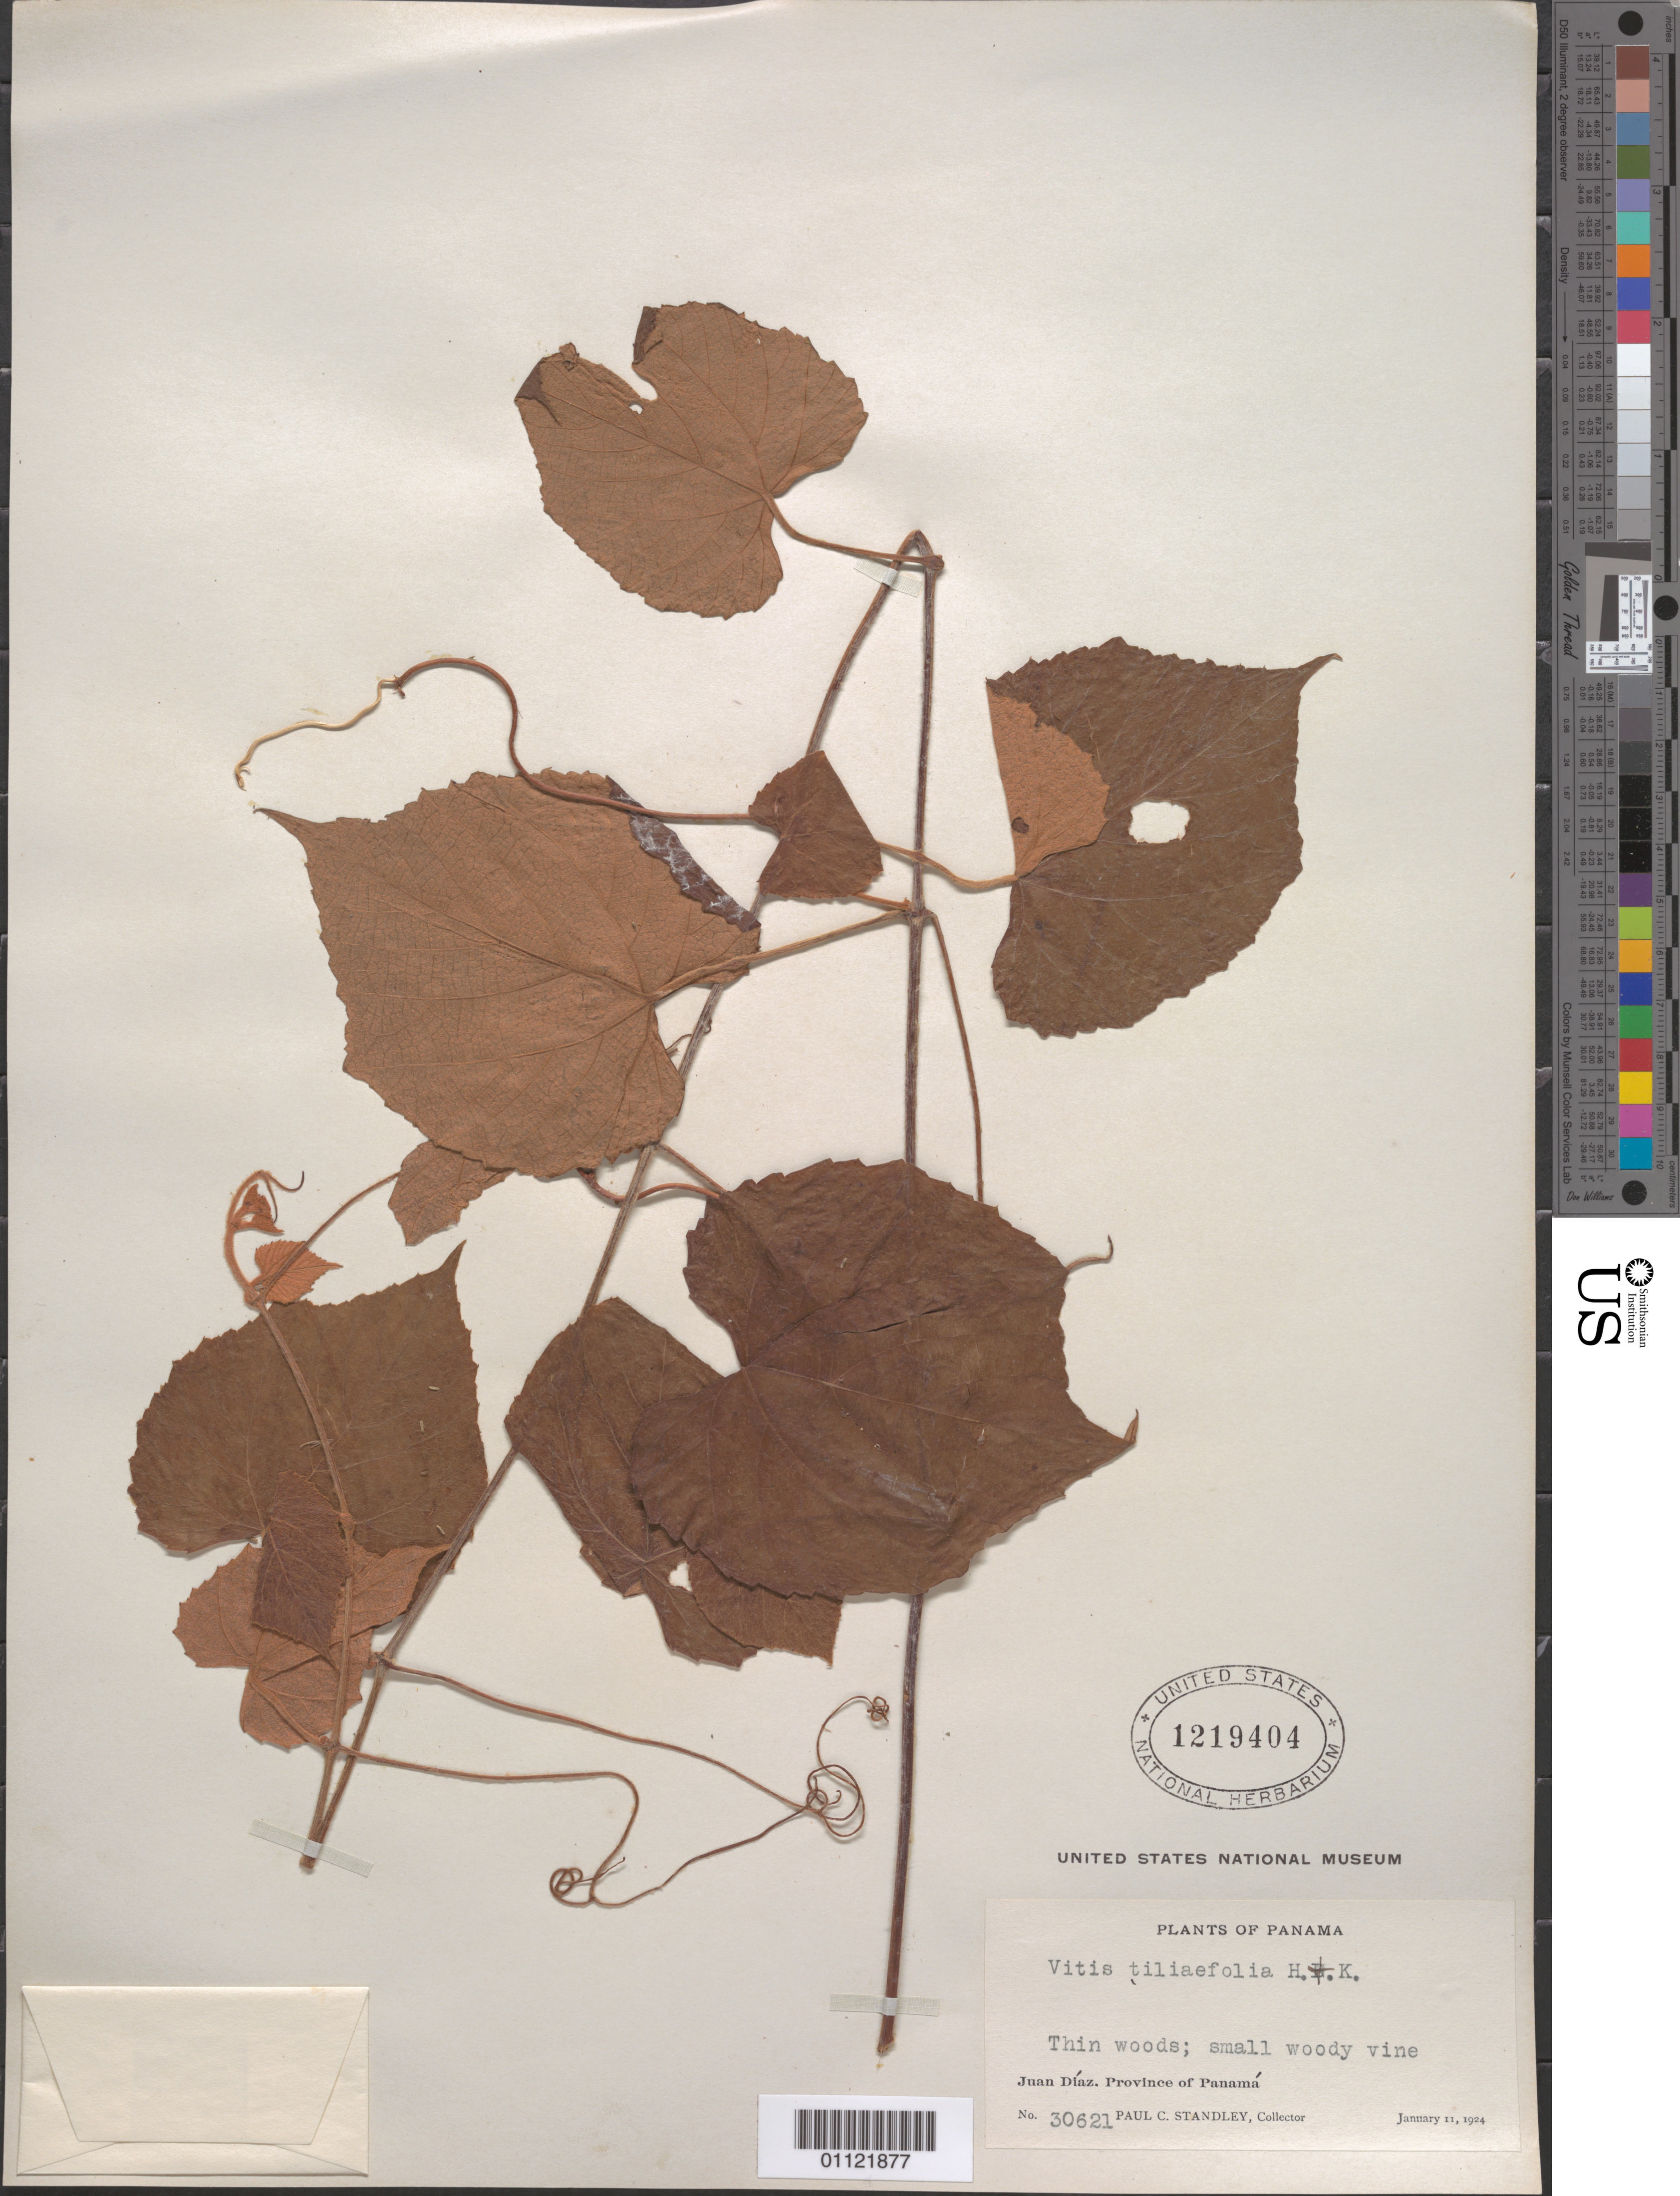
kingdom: Plantae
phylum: Tracheophyta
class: Magnoliopsida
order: Vitales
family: Vitaceae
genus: Vitis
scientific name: Vitis tiliifolia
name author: Humb. & Bonpl. ex Schult.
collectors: P. C. Standley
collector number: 30621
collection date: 1924-01-11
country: Panama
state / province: Panamá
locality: Juan Diaz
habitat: Thin woods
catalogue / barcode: US 1219404